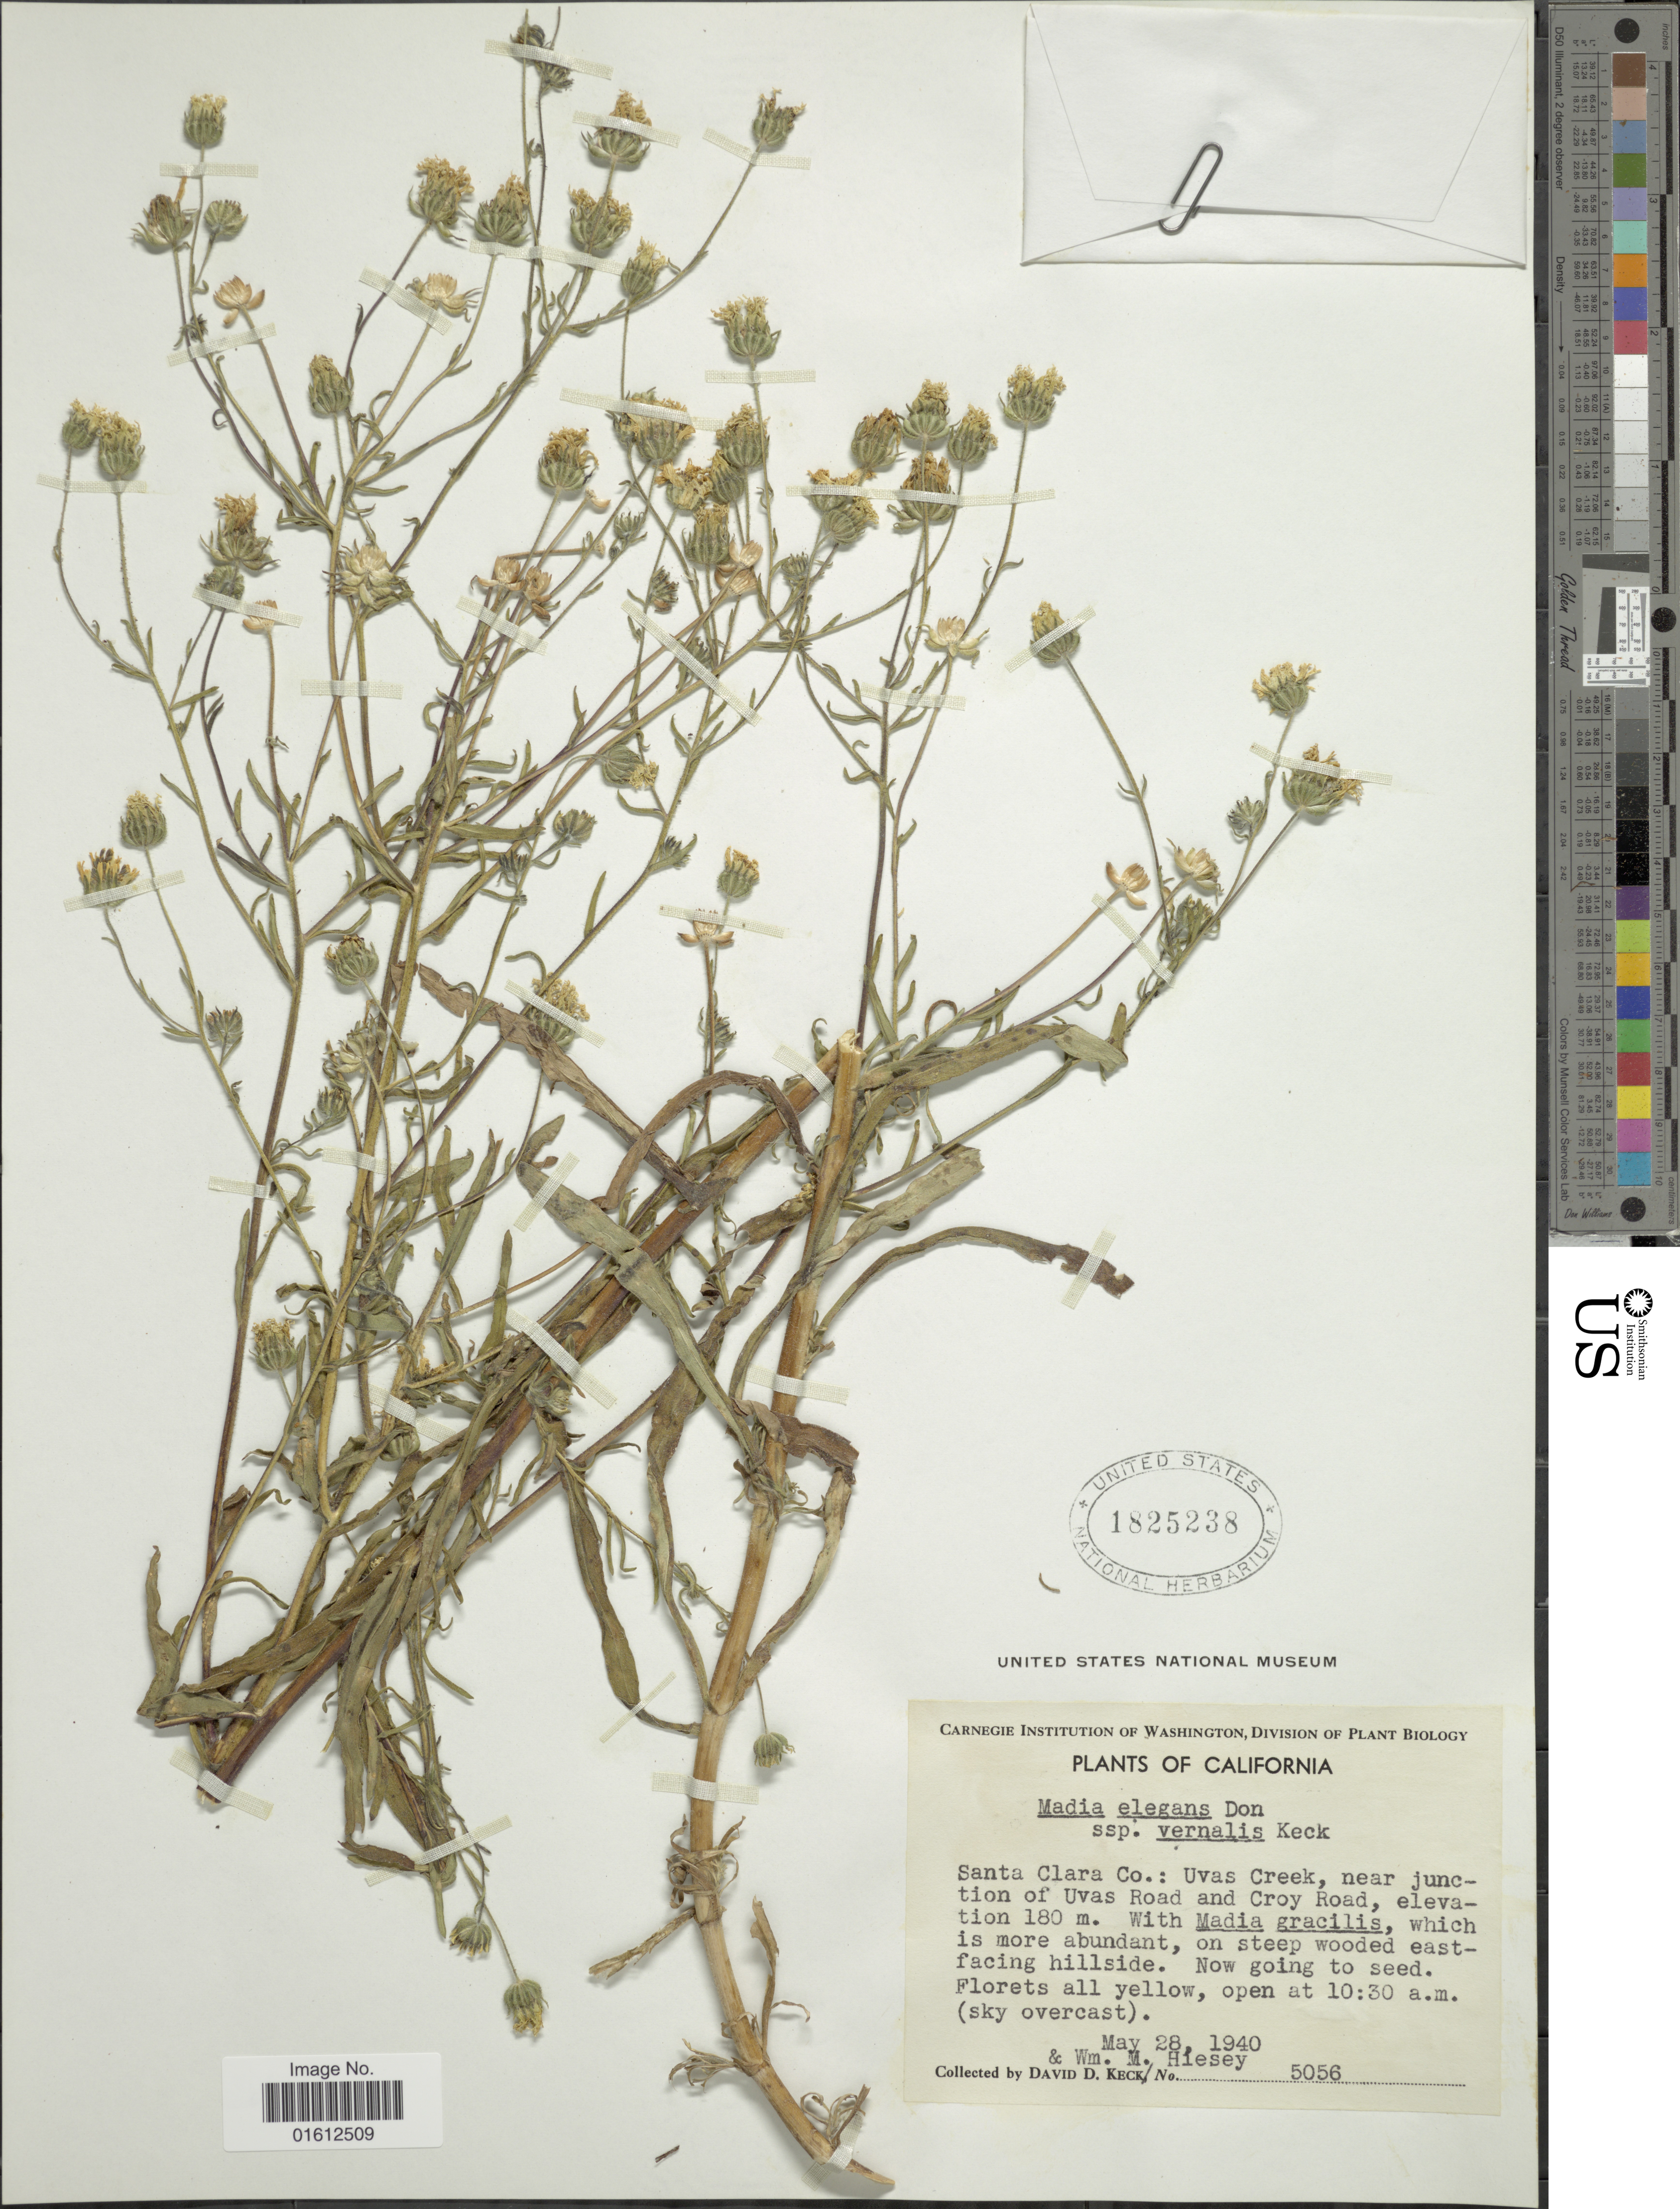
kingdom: Plantae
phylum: Tracheophyta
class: Magnoliopsida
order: Asterales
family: Asteraceae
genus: Madia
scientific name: Madia elegans subsp. vernalis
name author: D.D. Keck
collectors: D. D. Keck & W. Hiesey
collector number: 5056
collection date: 1940-05-28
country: United States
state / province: California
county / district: Santa Clara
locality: Santa Clara Co.: Uvas Creek, near junction of Uvas Road and Croy Road.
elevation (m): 180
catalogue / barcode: US 1825238